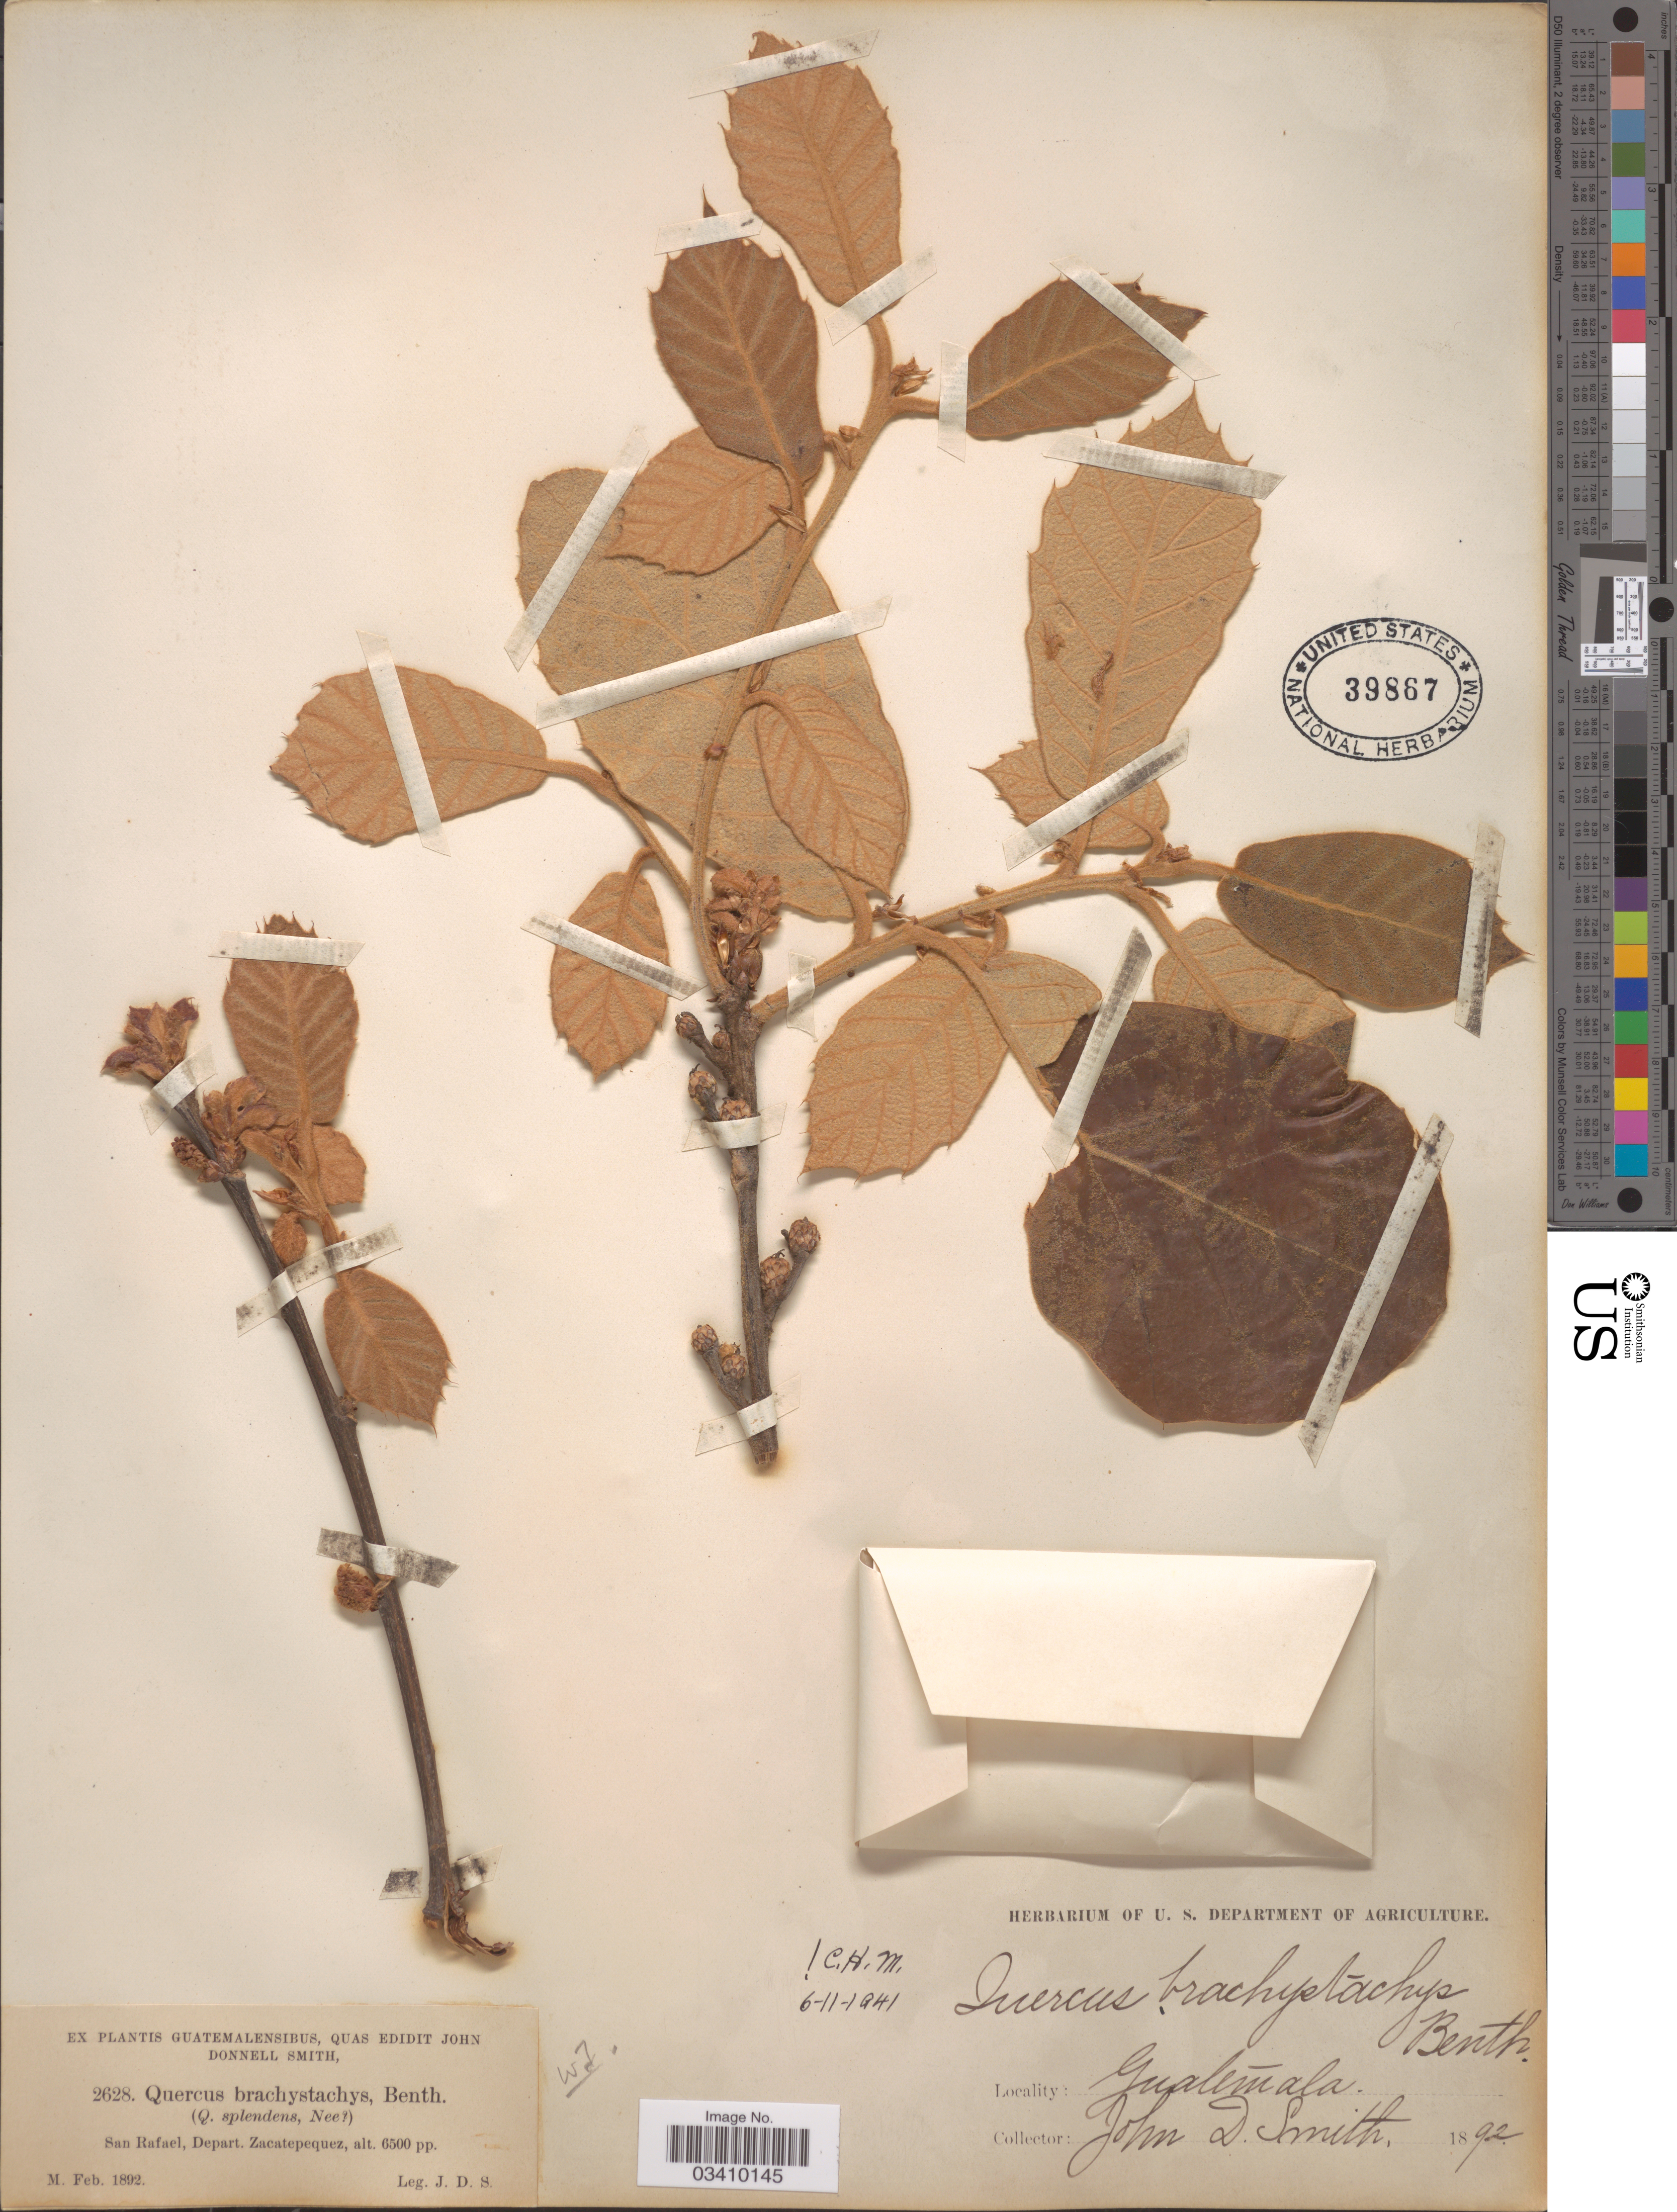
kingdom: Plantae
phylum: Tracheophyta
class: Magnoliopsida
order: Fagales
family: Fagaceae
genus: Quercus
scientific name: Quercus brachystachys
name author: Benth.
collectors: J. Donnell Smith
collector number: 2628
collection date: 1892-02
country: Guatemala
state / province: Sacatepéquez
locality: San Rafael, Depart. Zacatepequez.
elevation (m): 1981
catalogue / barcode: US 39867